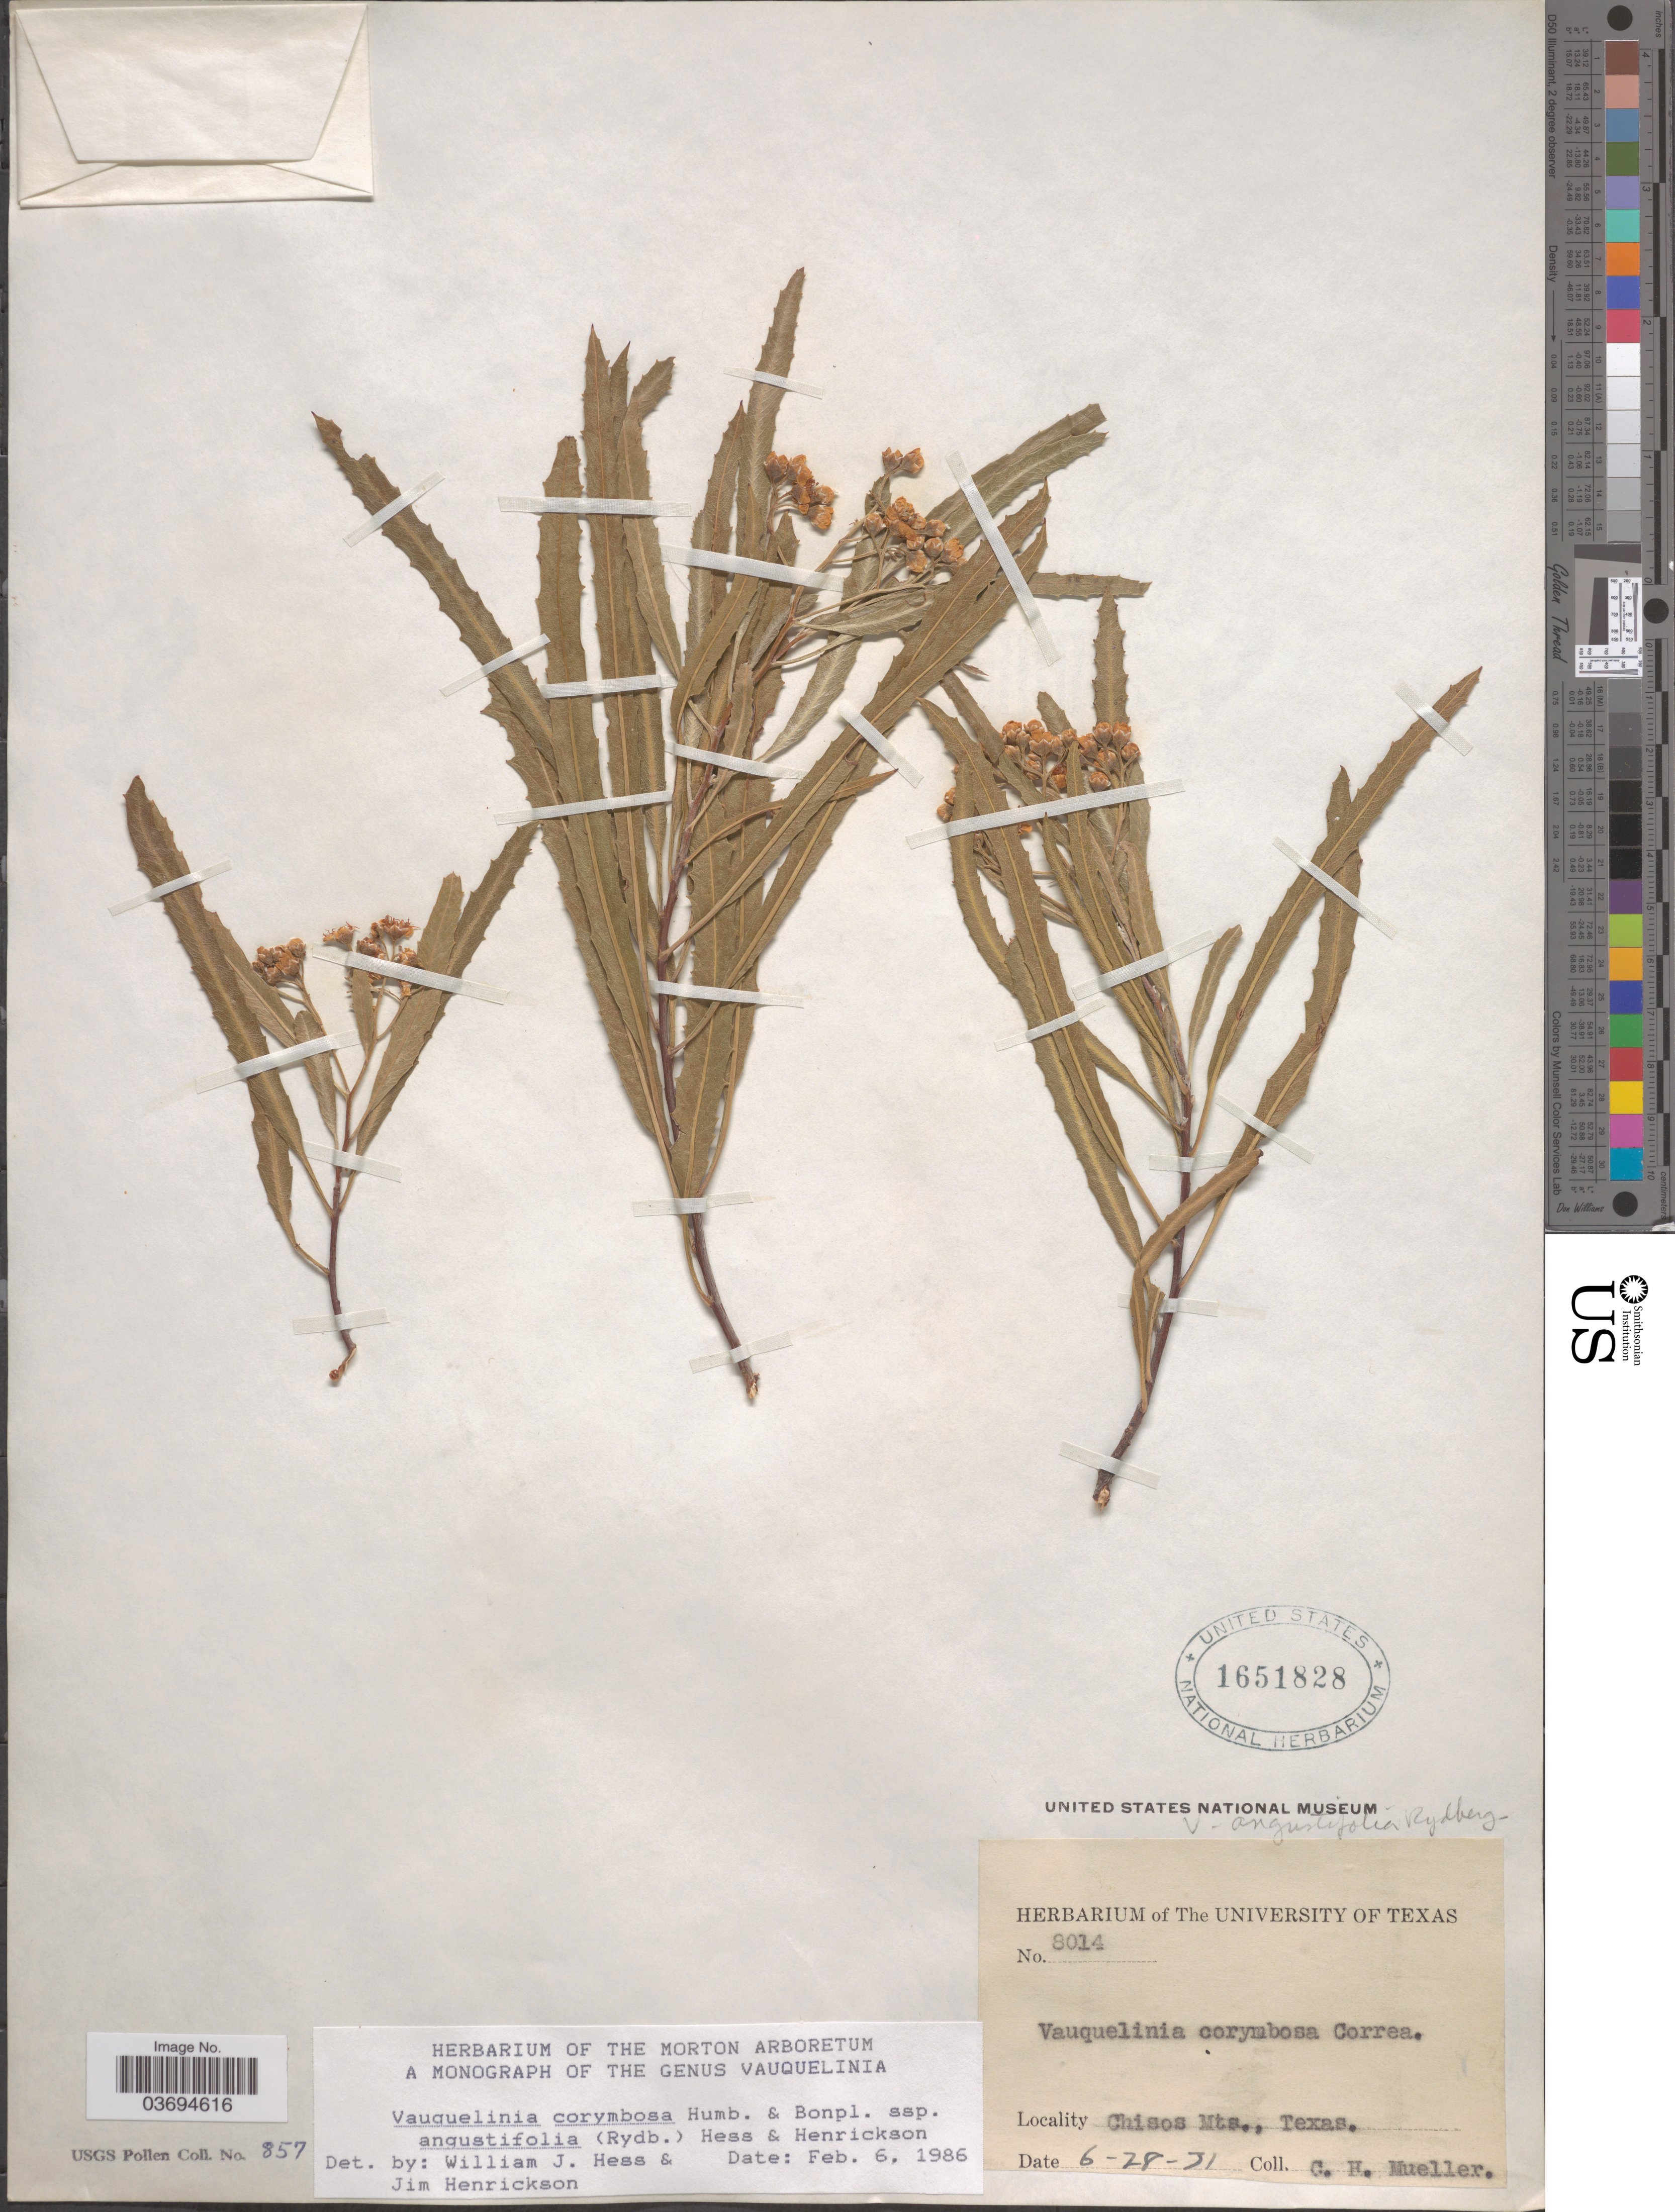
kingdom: Plantae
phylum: Tracheophyta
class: Magnoliopsida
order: Rosales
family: Rosaceae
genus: Vauquelinia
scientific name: Vauquelinia angustifolia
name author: Rydb.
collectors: G. Mueller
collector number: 8014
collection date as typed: Transcribed d/m/y: 28/6/31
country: United States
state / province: Texas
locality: Chisos Mts.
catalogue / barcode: US 1651828